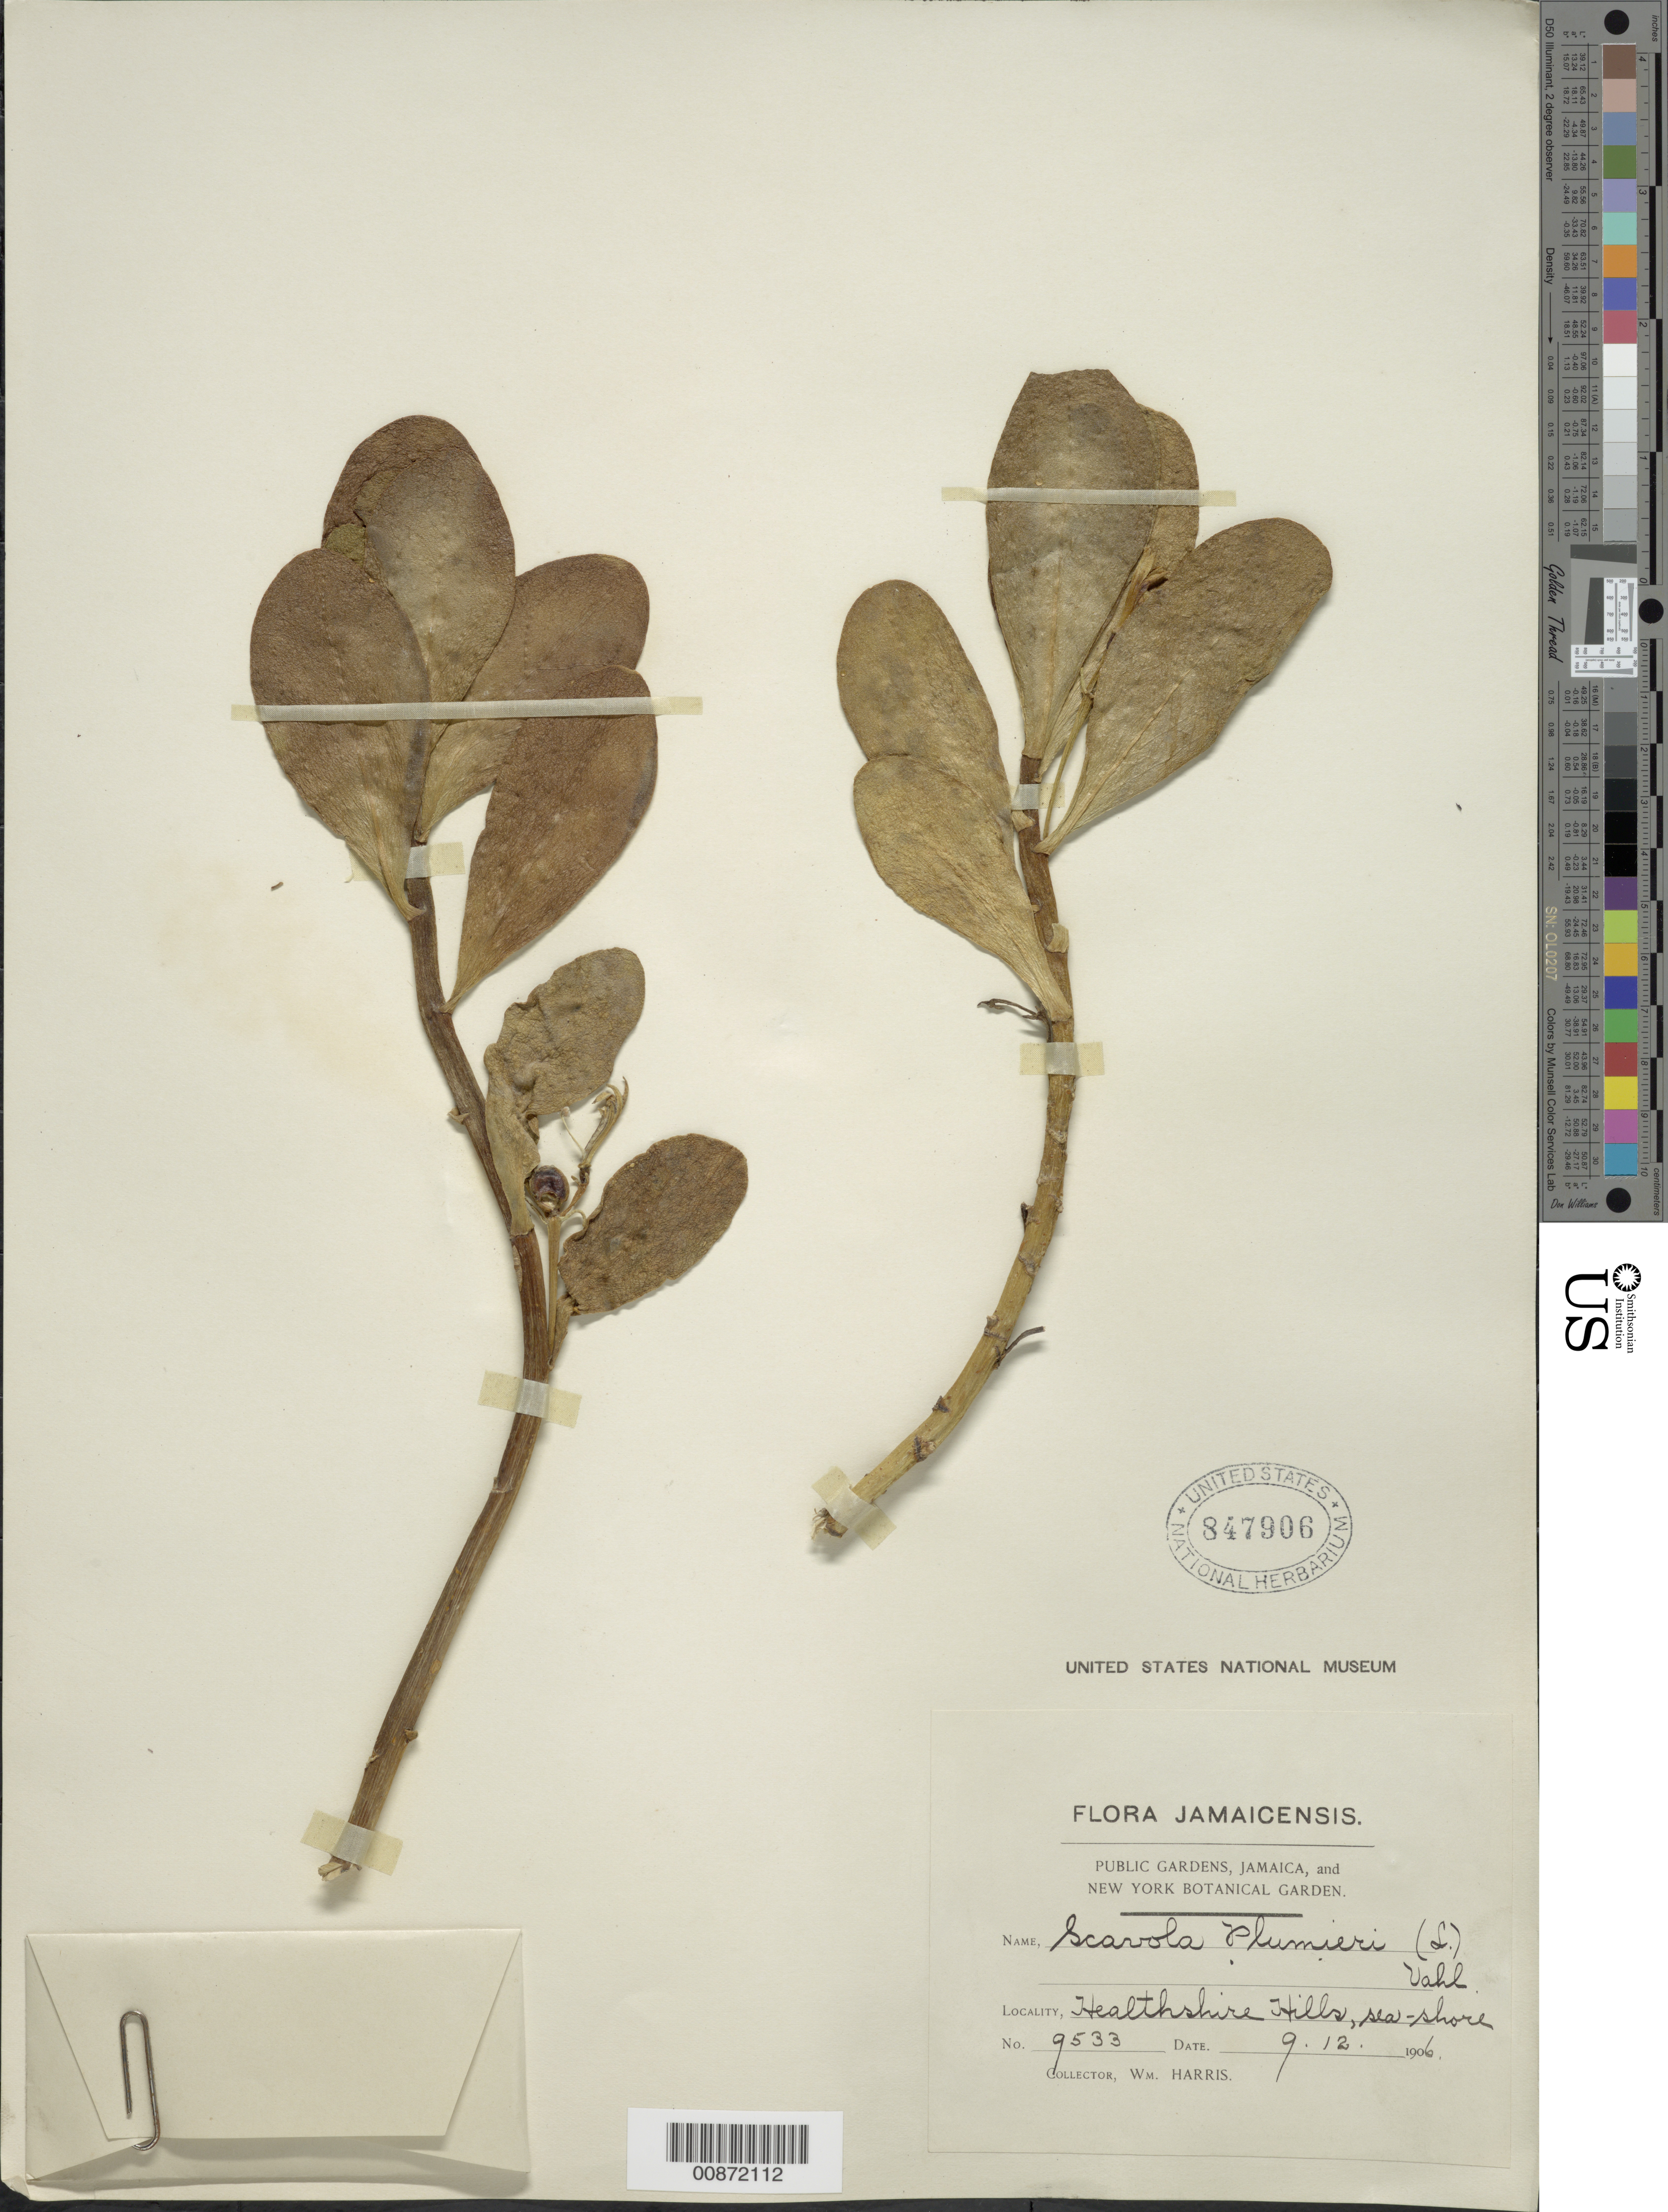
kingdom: Plantae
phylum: Tracheophyta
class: Magnoliopsida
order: Asterales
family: Goodeniaceae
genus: Scaevola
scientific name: Scaevola plumieri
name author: (L.) Vahl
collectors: W. H. Harris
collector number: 9533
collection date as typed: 09 Dec 1906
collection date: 1906-12-09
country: Jamaica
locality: Healthshire Hills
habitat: Seashore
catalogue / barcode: US 847906